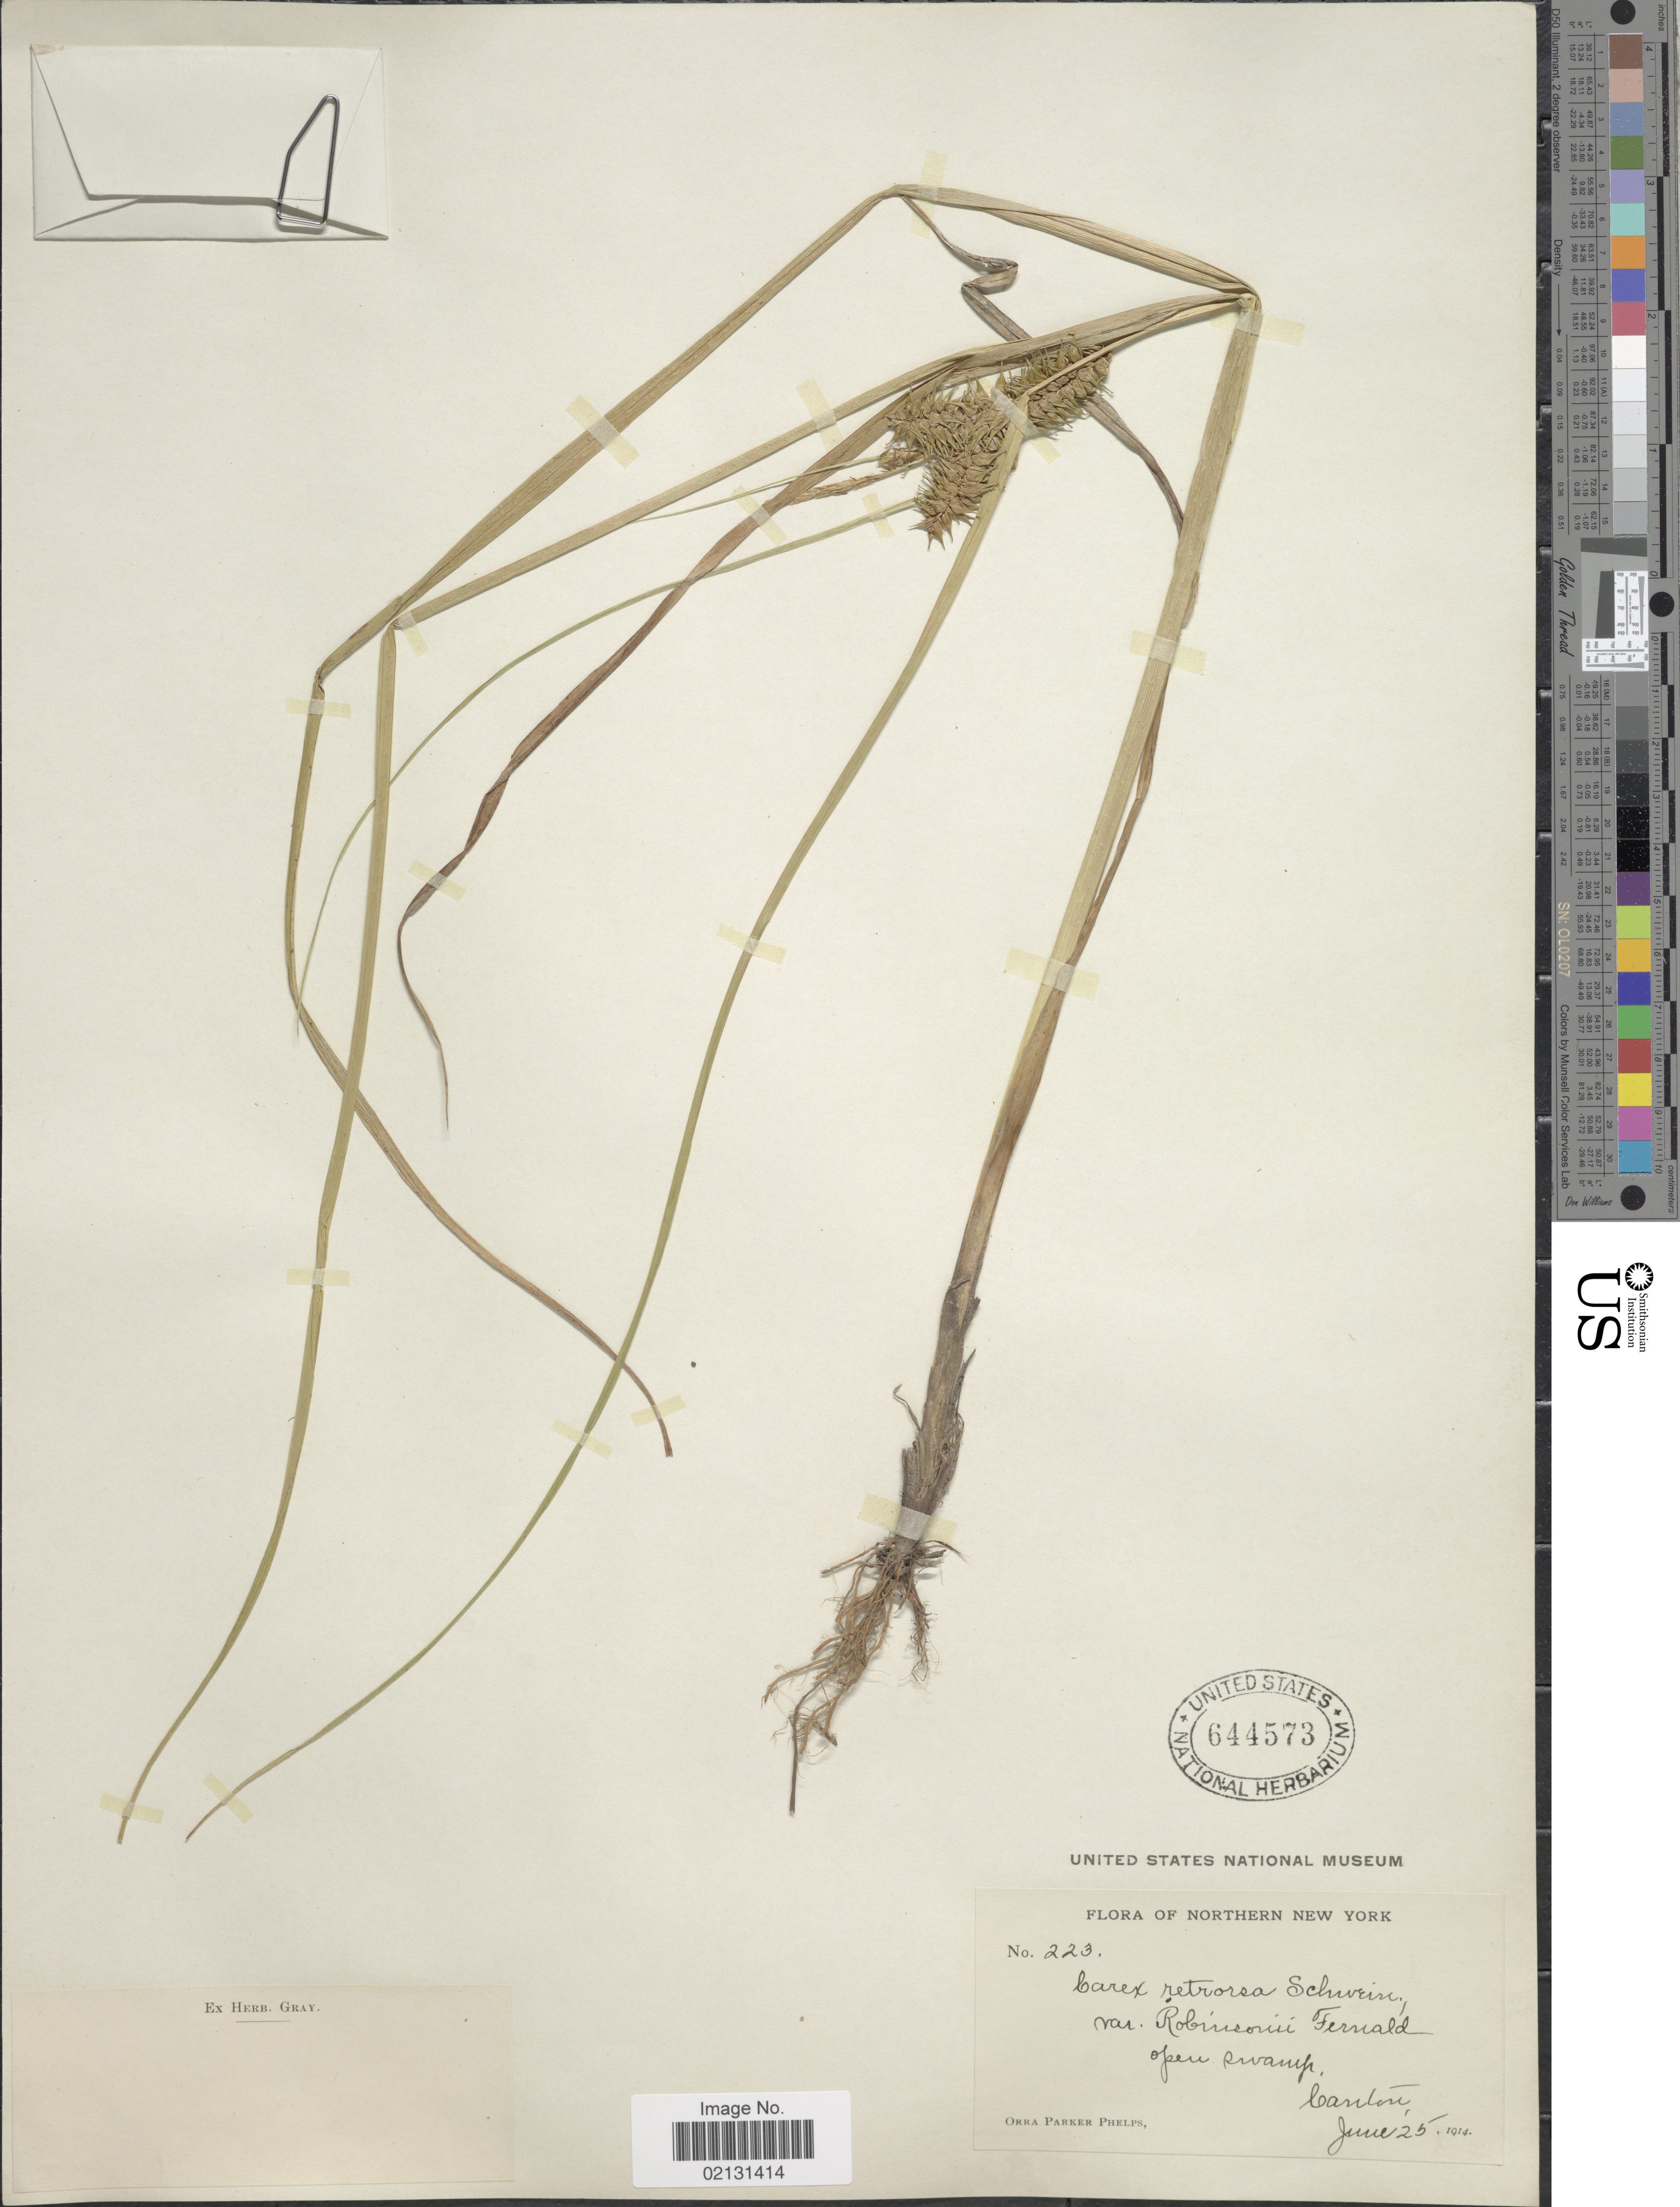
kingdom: Plantae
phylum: Tracheophyta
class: Liliopsida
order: Poales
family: Cyperaceae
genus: Carex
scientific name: Carex retrorsa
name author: Schwein.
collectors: O. P. Phelps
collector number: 223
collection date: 1914-06-25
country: United States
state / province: New York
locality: Northern New York, open swamp, Canton.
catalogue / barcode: US 644573